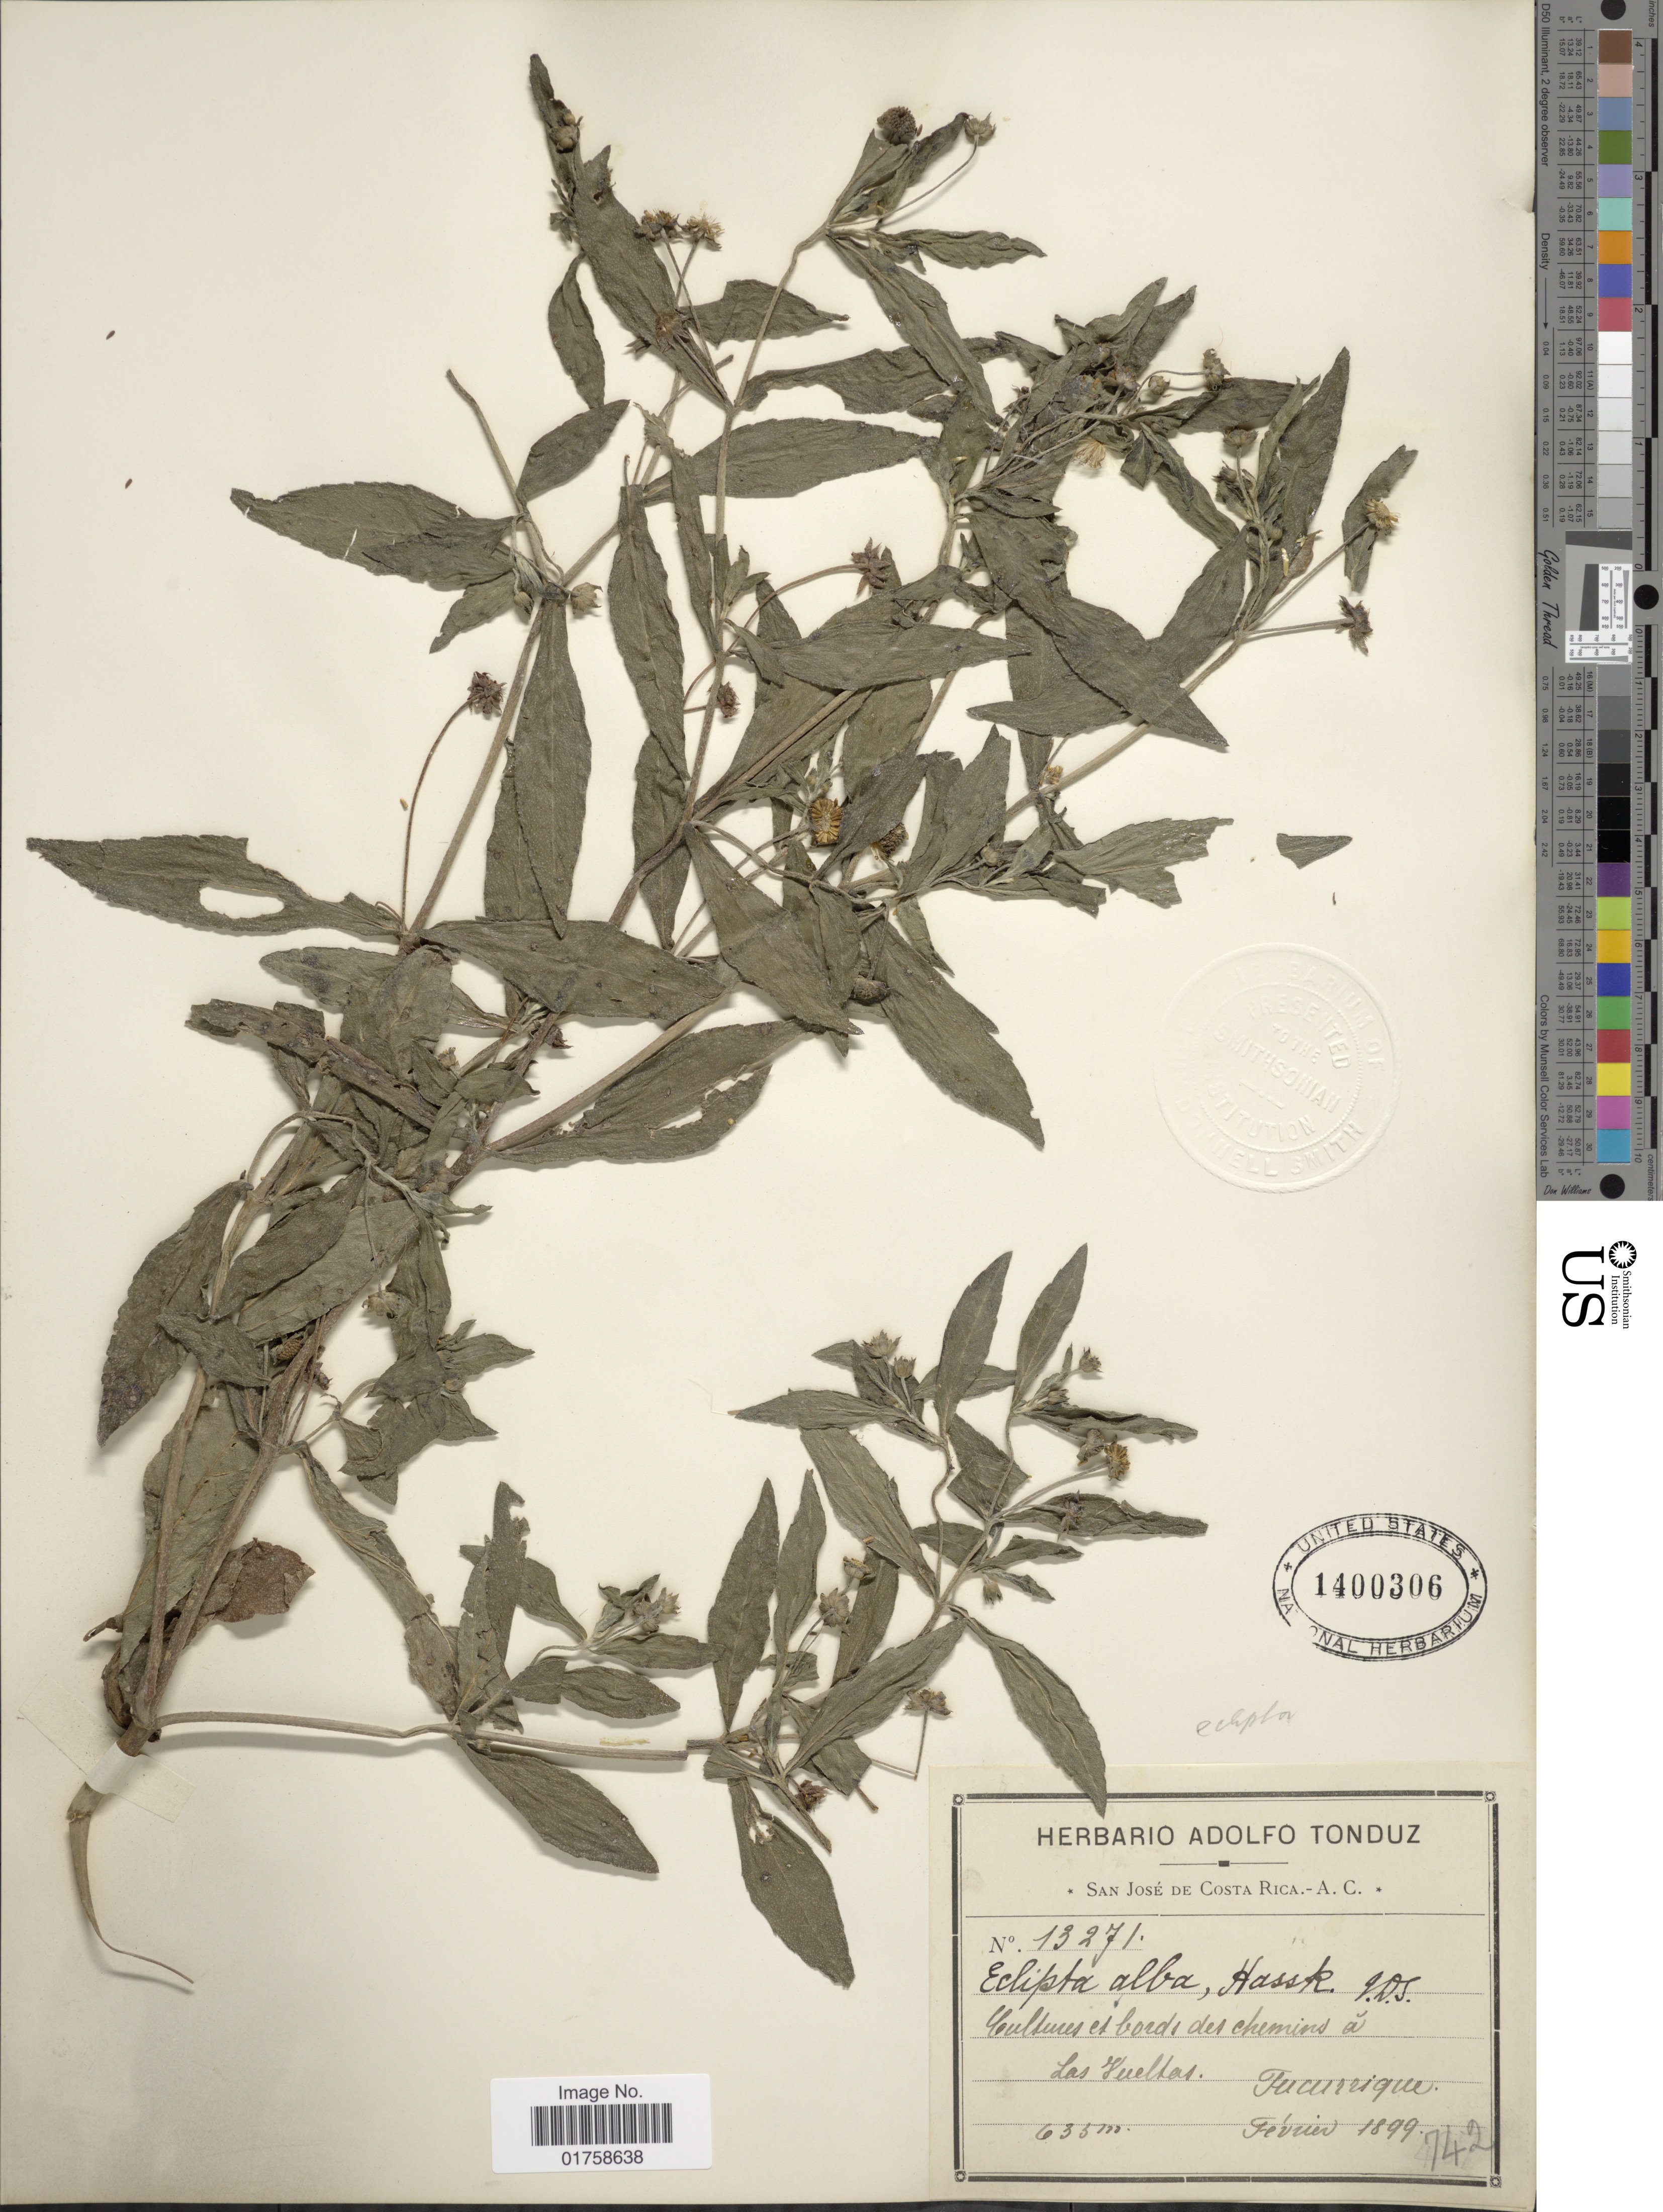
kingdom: Plantae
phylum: Tracheophyta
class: Magnoliopsida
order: Asterales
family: Asteraceae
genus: Eclipta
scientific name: Eclipta alba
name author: (L.) Hassk.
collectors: ex Herb. Adolfo Tonduz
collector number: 13271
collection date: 1899-02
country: Costa Rica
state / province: San José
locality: San José de Costa Rica. - A. C. Las Vueltas Tucurrique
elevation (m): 635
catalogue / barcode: US 1400306